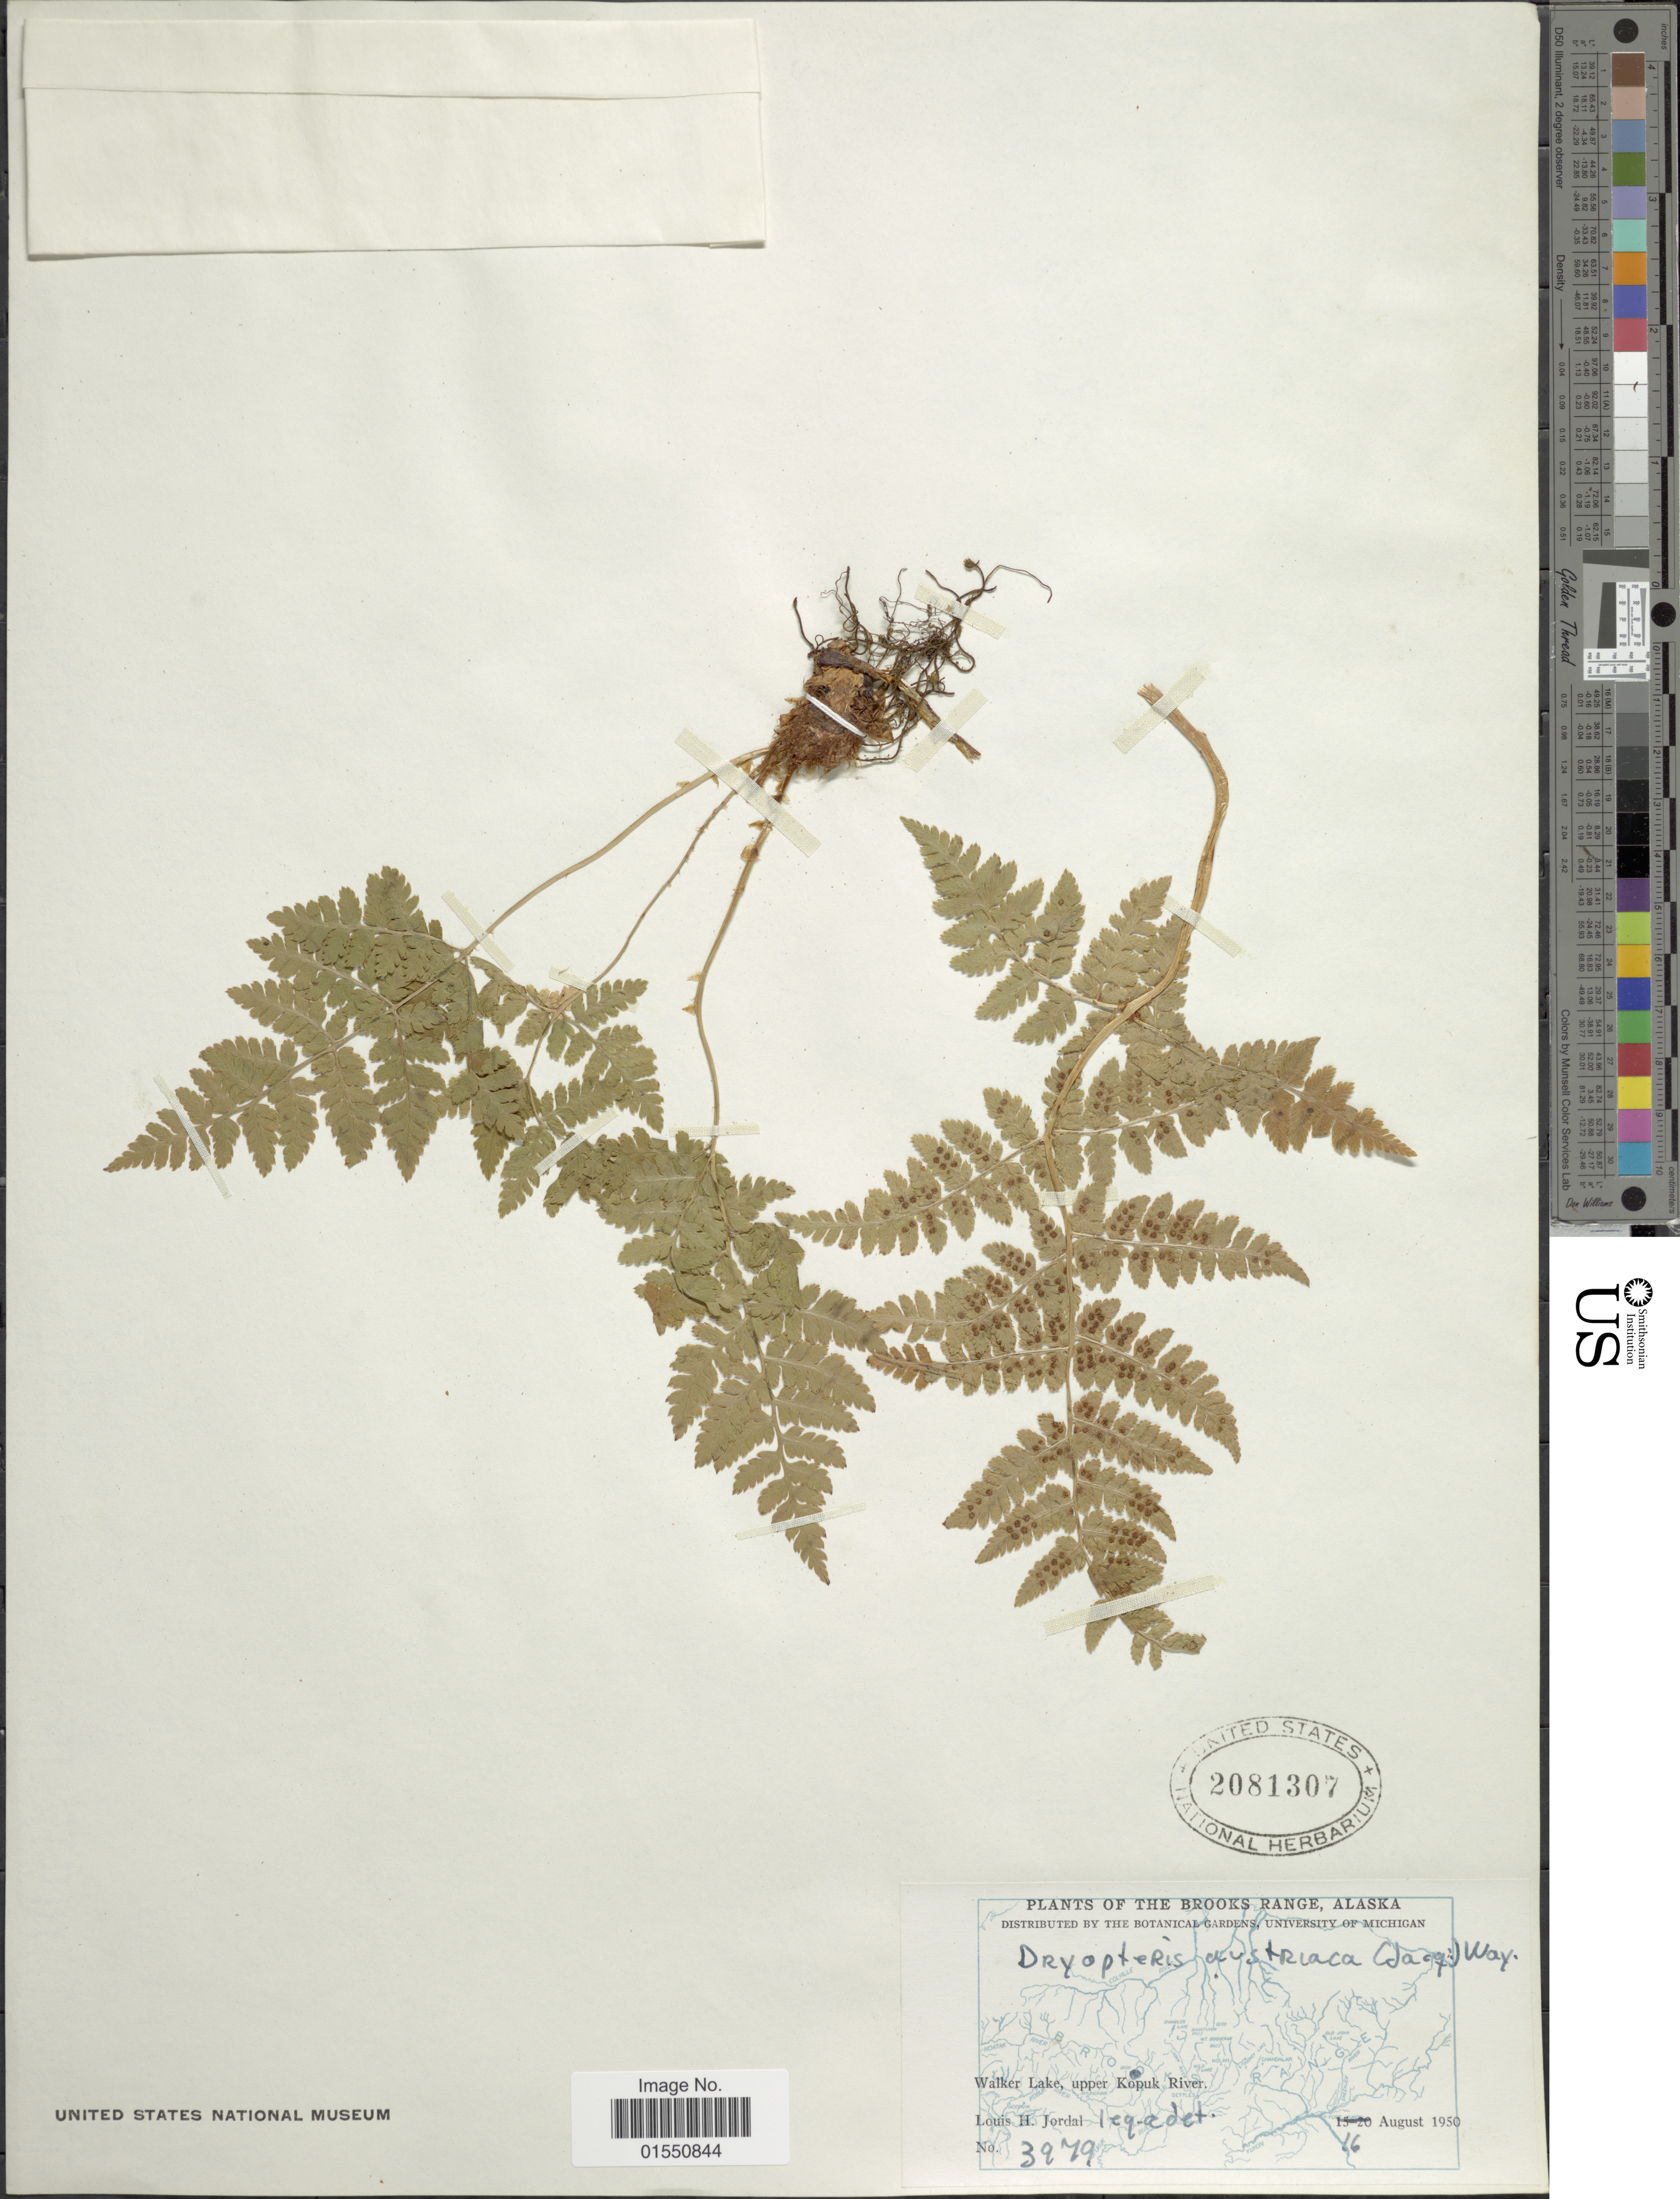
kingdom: Plantae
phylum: Tracheophyta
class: Polypodiopsida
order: Polypodiales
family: Dryopteridaceae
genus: Dryopteris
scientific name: Dryopteris expansa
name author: (C. Presl) Fraser-Jenk. & Jermy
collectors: L. Jordal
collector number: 3979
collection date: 1950-08-16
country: United States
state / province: Alaska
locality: Brooks Range. Walker lake, upper Kopuk River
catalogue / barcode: US 2081307